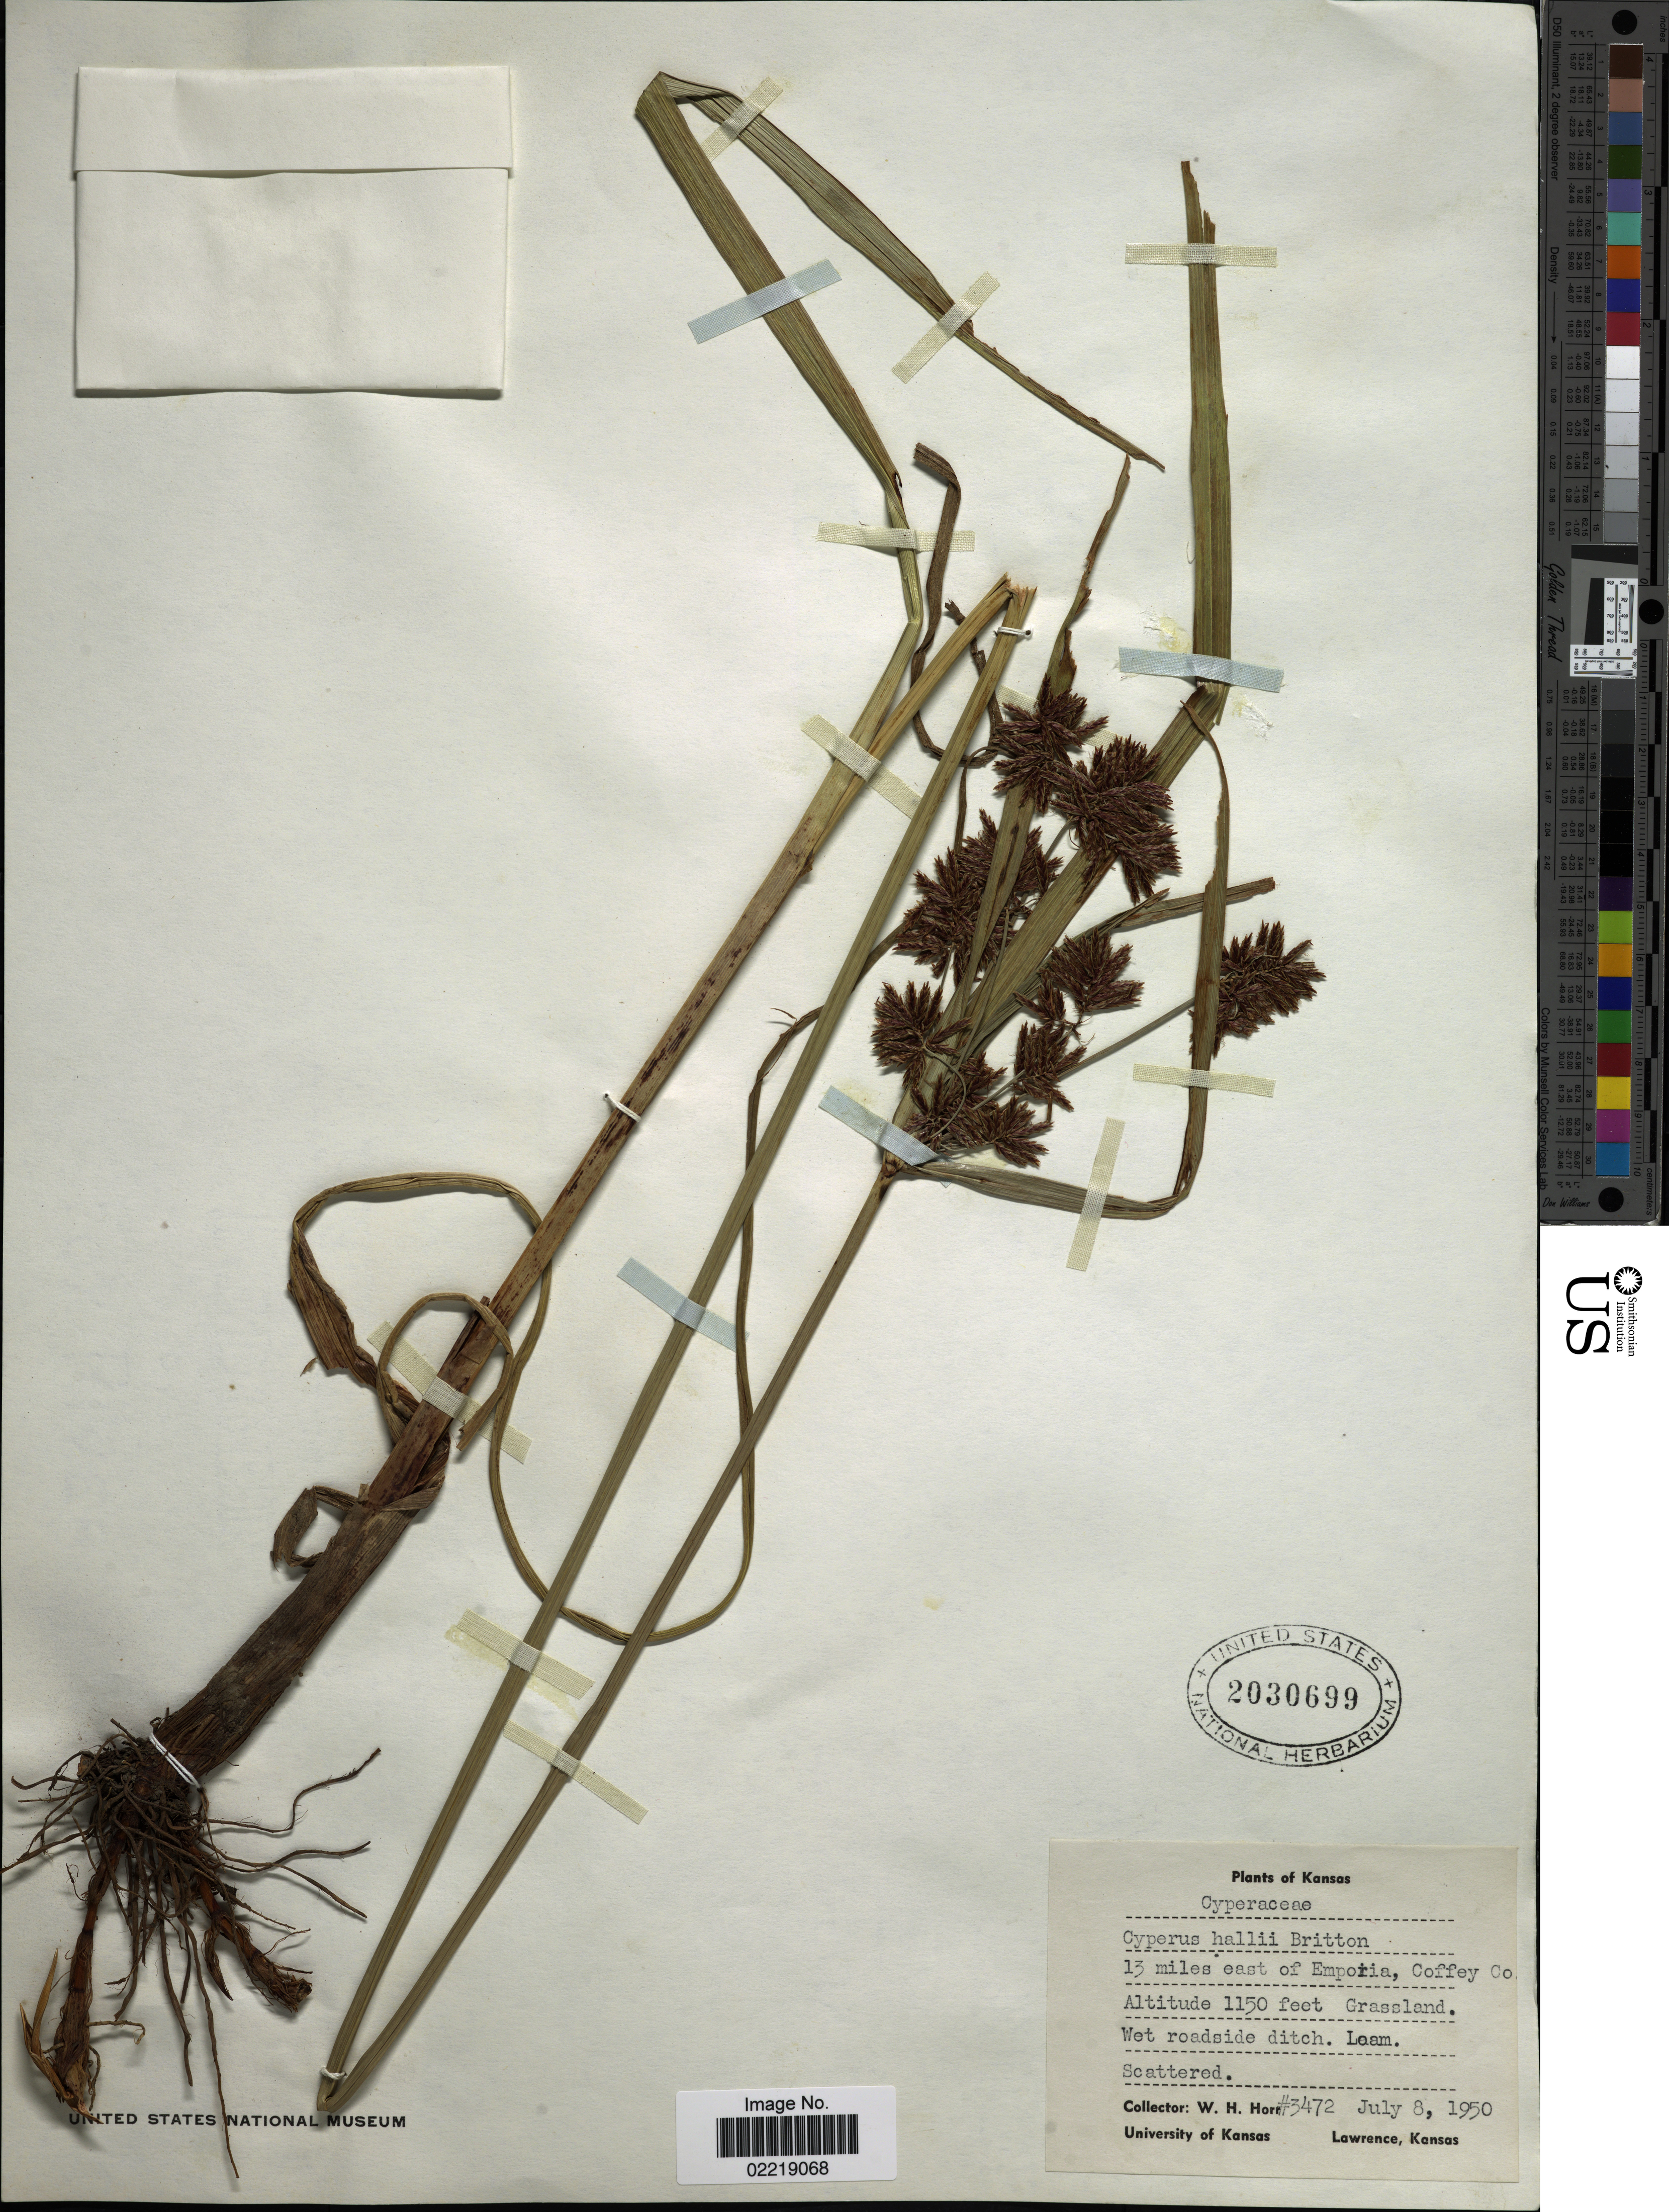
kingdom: Plantae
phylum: Tracheophyta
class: Liliopsida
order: Poales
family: Cyperaceae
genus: Cyperus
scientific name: Cyperus setigerus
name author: Torr. & Hook.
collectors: W. H. Horr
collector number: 3472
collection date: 1950-07-08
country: United States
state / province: Kansas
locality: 13 miles east of Emporia, Coffey Co.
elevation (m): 351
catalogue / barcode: US 2030699